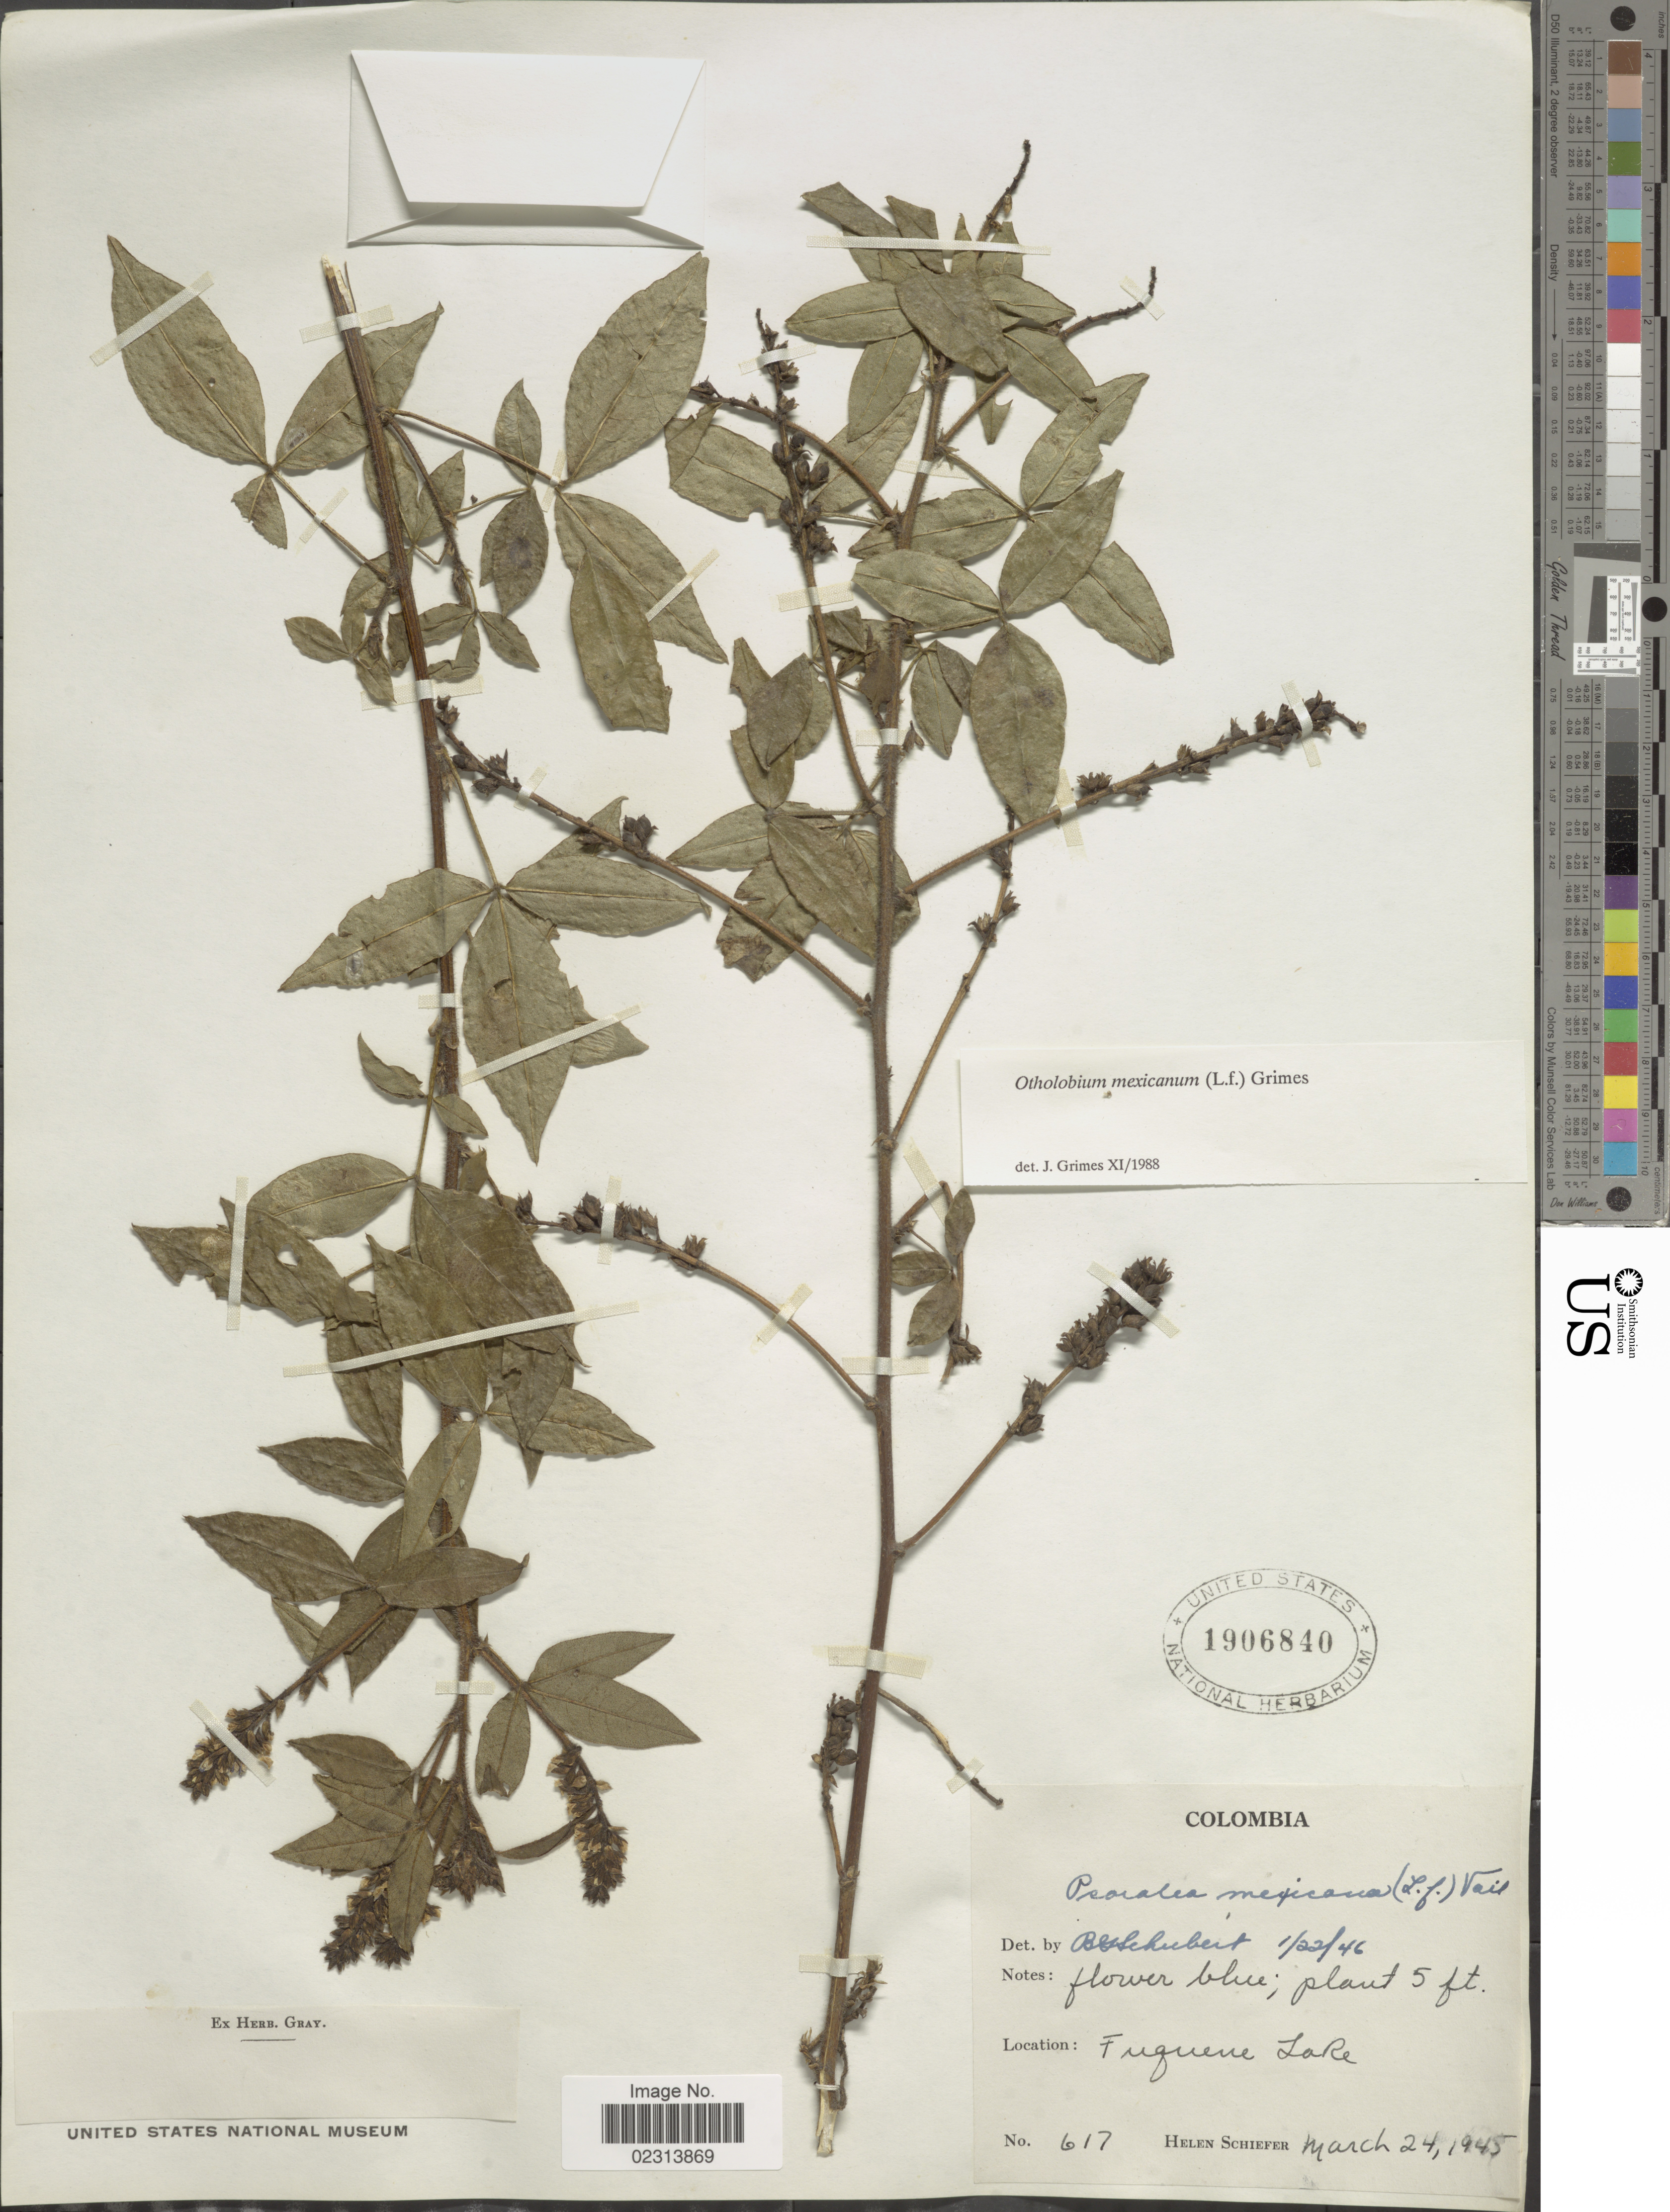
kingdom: Plantae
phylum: Tracheophyta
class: Magnoliopsida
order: Fabales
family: Fabaceae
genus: Otholobium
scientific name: Otholobium mexicanum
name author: (L. f.) J.W. Grimes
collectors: H. Schiefer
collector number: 617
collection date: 1945-03-24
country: Colombia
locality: Fuguere Lake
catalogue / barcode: US 1906840